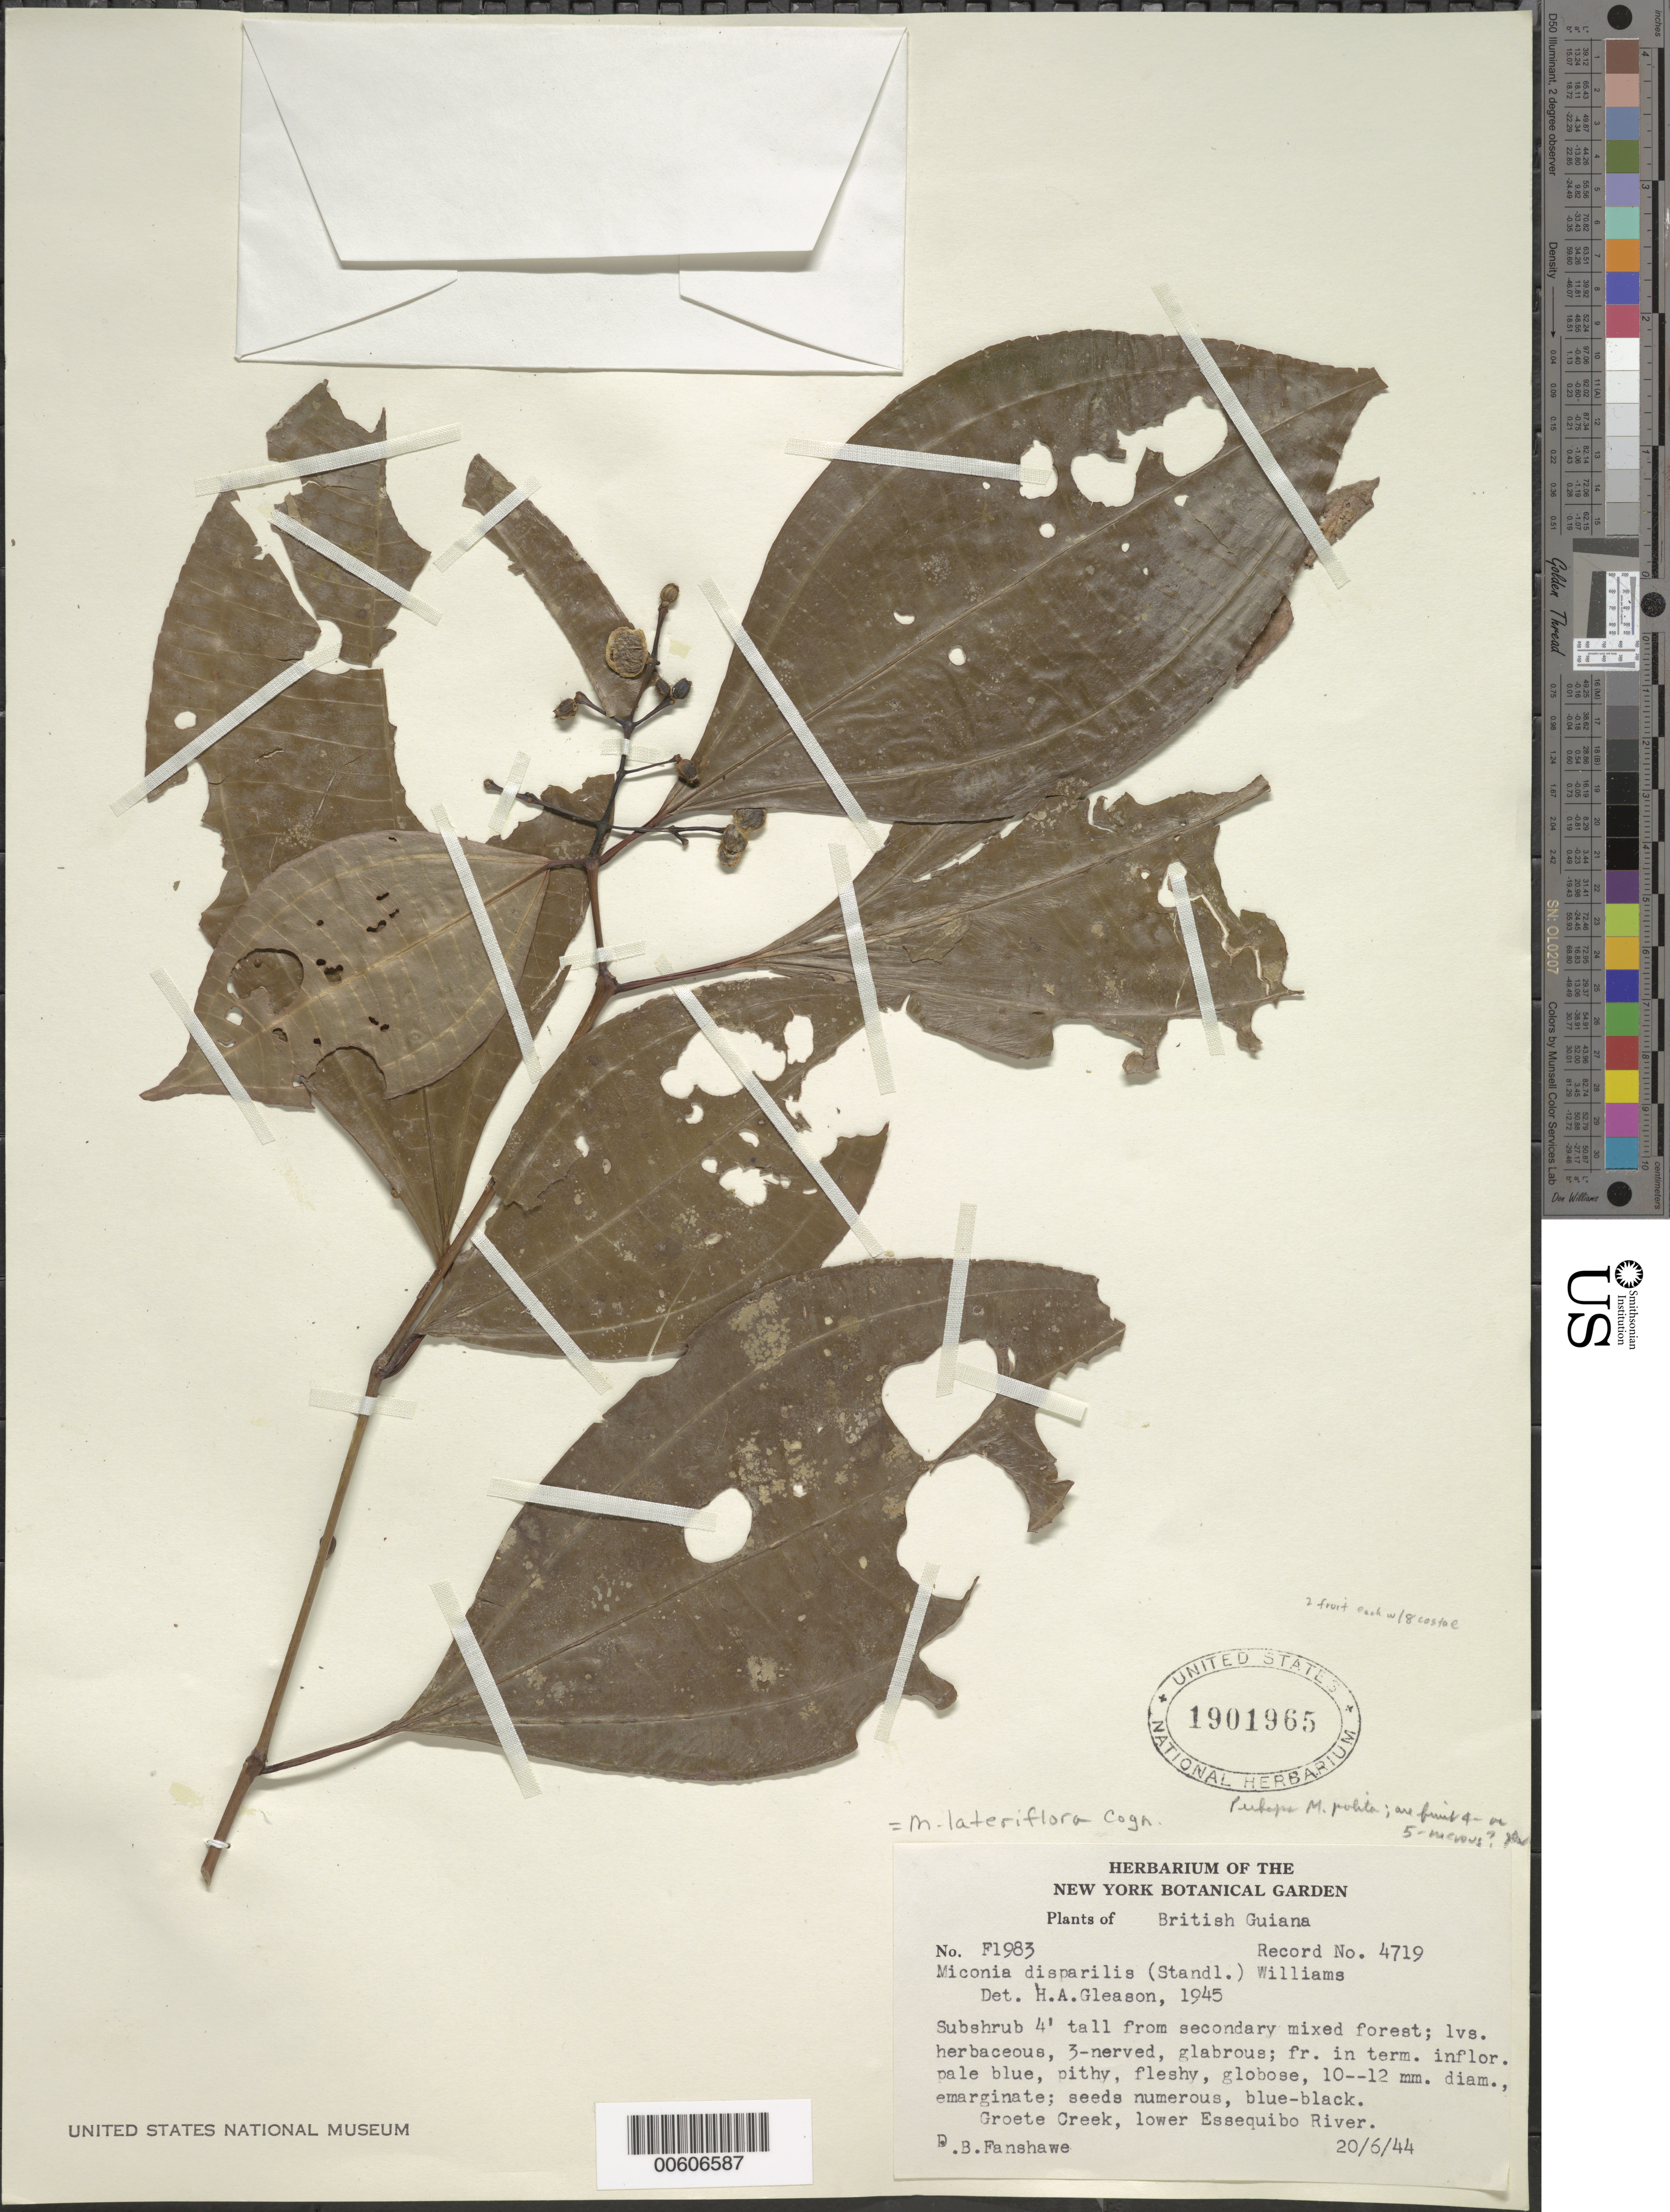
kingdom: Plantae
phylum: Tracheophyta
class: Magnoliopsida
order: Myrtales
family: Melastomataceae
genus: Miconia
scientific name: Miconia lateriflora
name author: Cogn.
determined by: Gleason, H. A.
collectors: D. B. Fanshawe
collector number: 4719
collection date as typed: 20-Jun-44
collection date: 1944-06-20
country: Guyana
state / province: Essequibo Isl-W. Demerara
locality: Lower Essequibo R., Groete Creek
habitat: Secondary mixed forest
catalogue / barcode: US 1901965